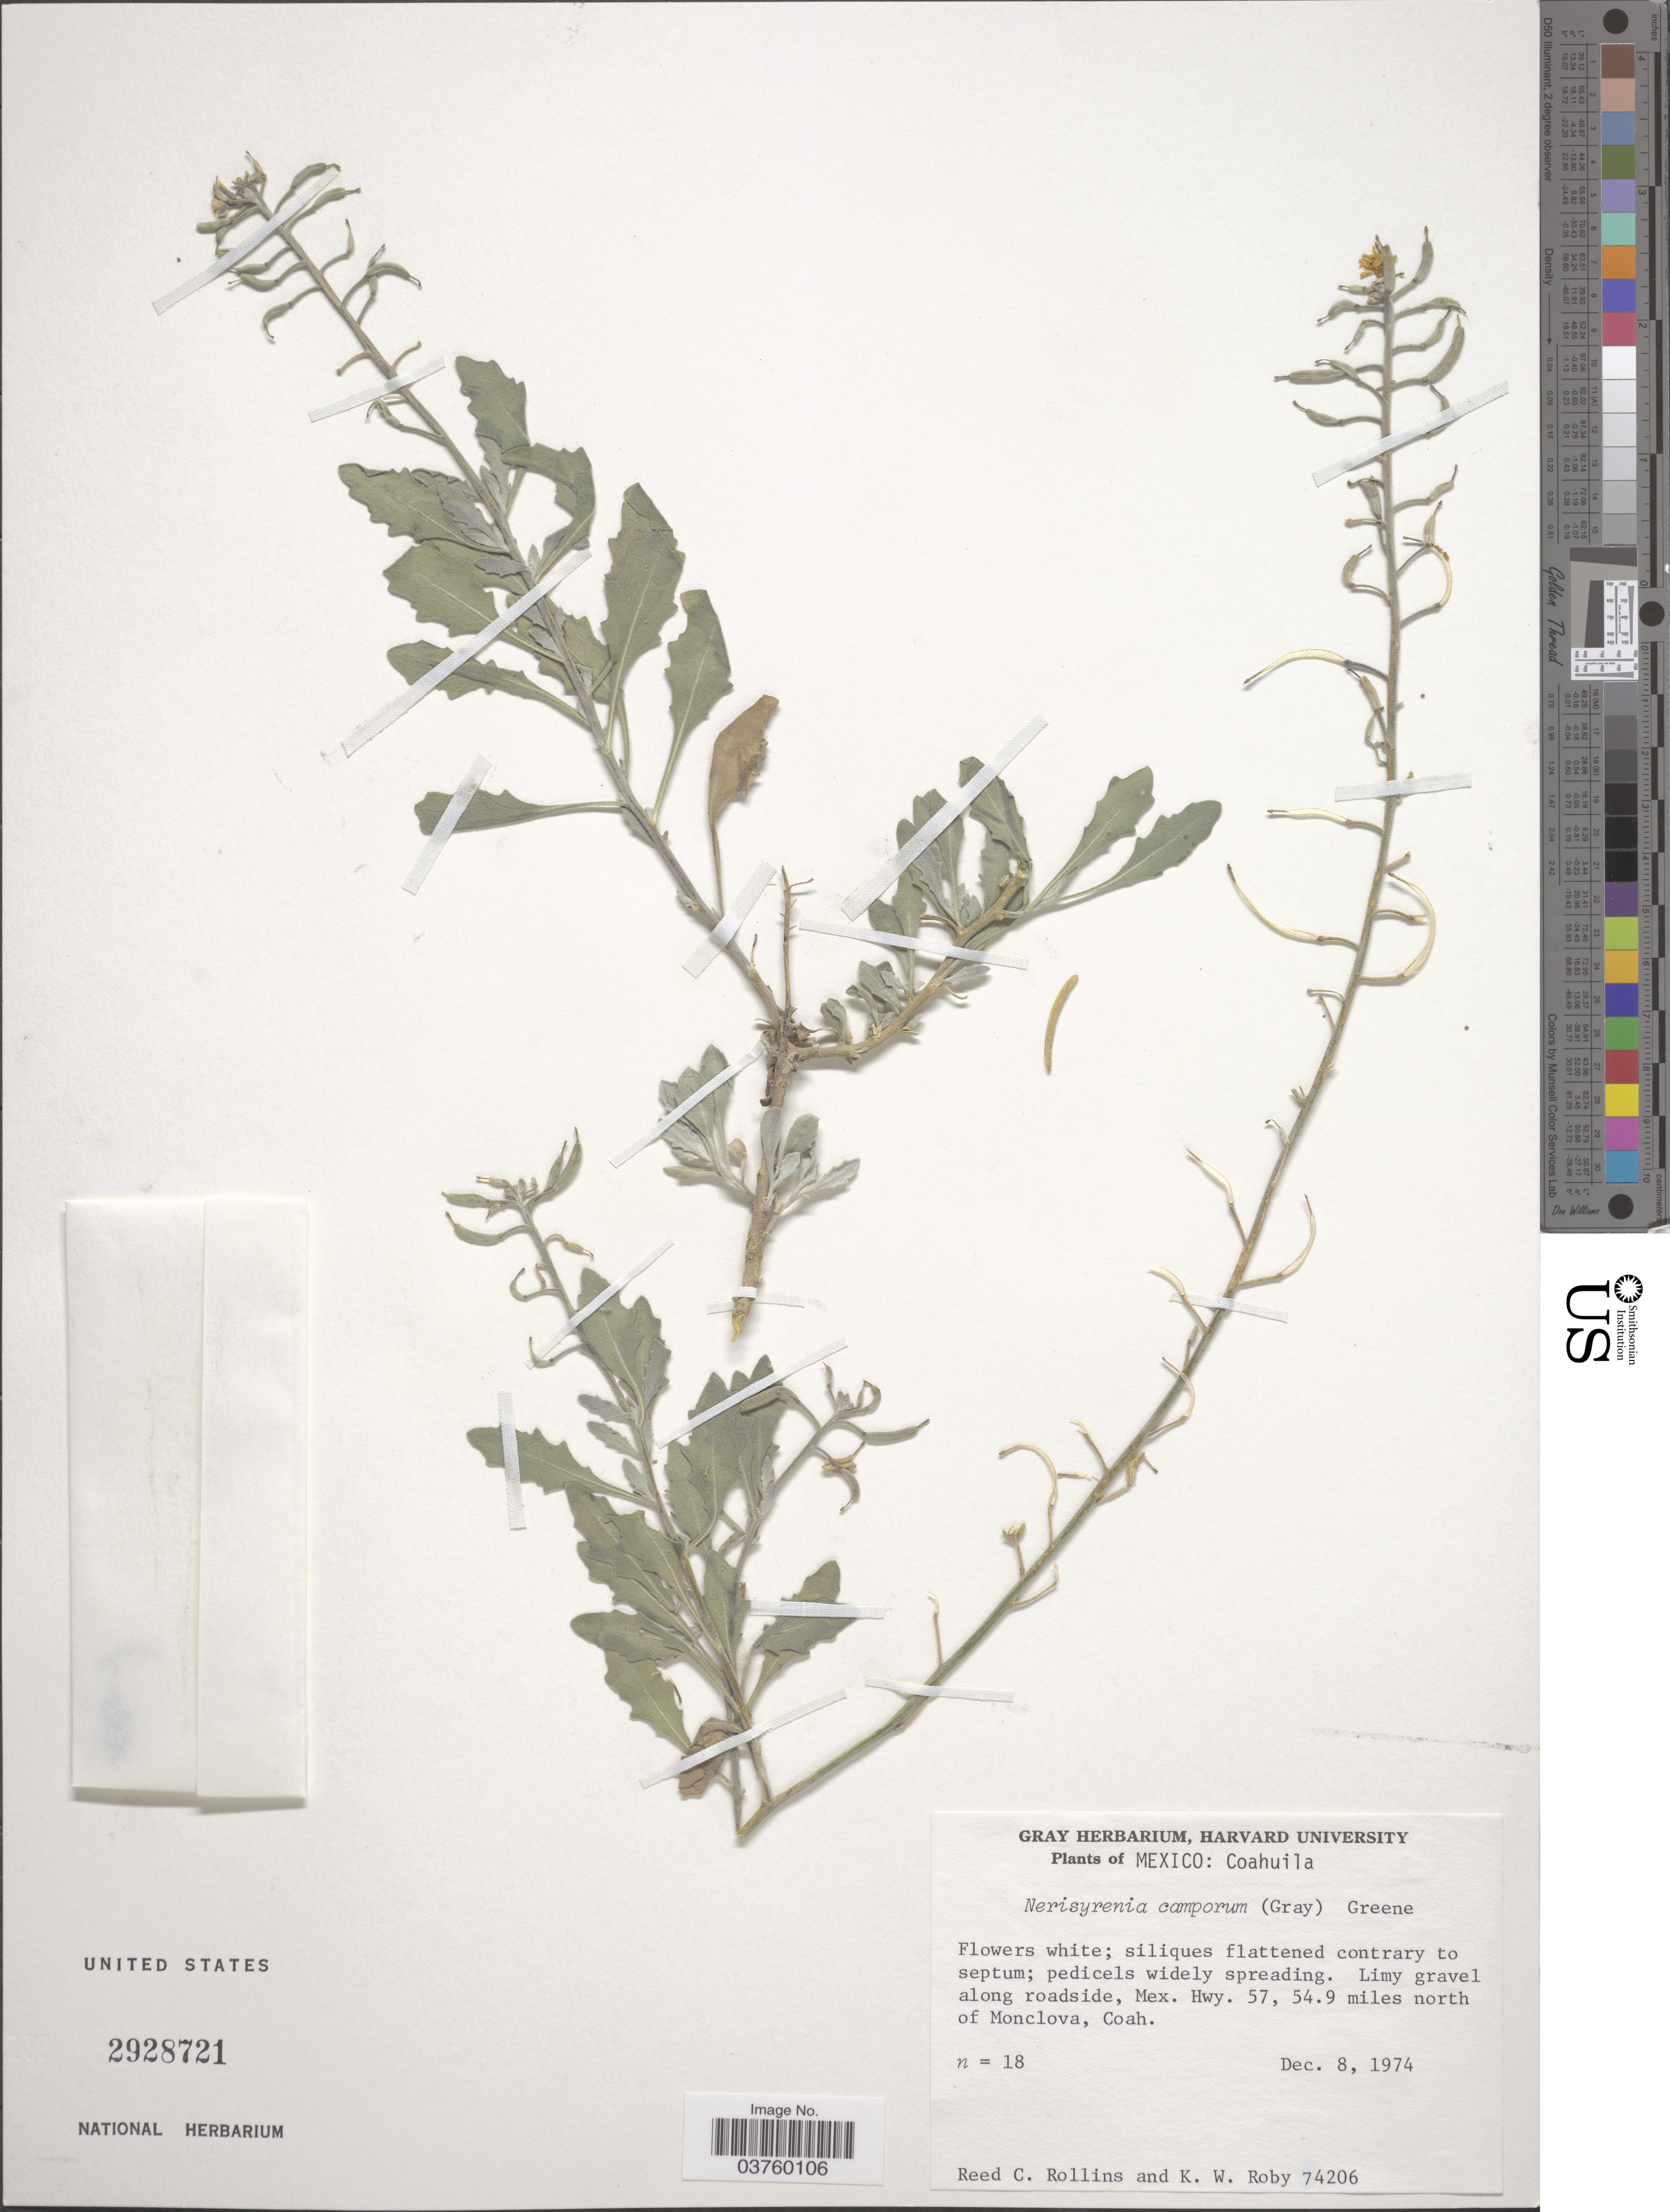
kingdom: Plantae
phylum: Tracheophyta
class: Magnoliopsida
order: Brassicales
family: Brassicaceae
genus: Nerisyrenia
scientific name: Nerisyrenia camporum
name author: (A. Gray) Greene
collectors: R. C. Rollins & K. W. Roby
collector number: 74206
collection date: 1974-12-08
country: Mexico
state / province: Coahuila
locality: Along roadside, Mex. Hwy. 57, 54.9 miles north of Monclova.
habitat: limy gravel along roadside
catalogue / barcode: US 2928721